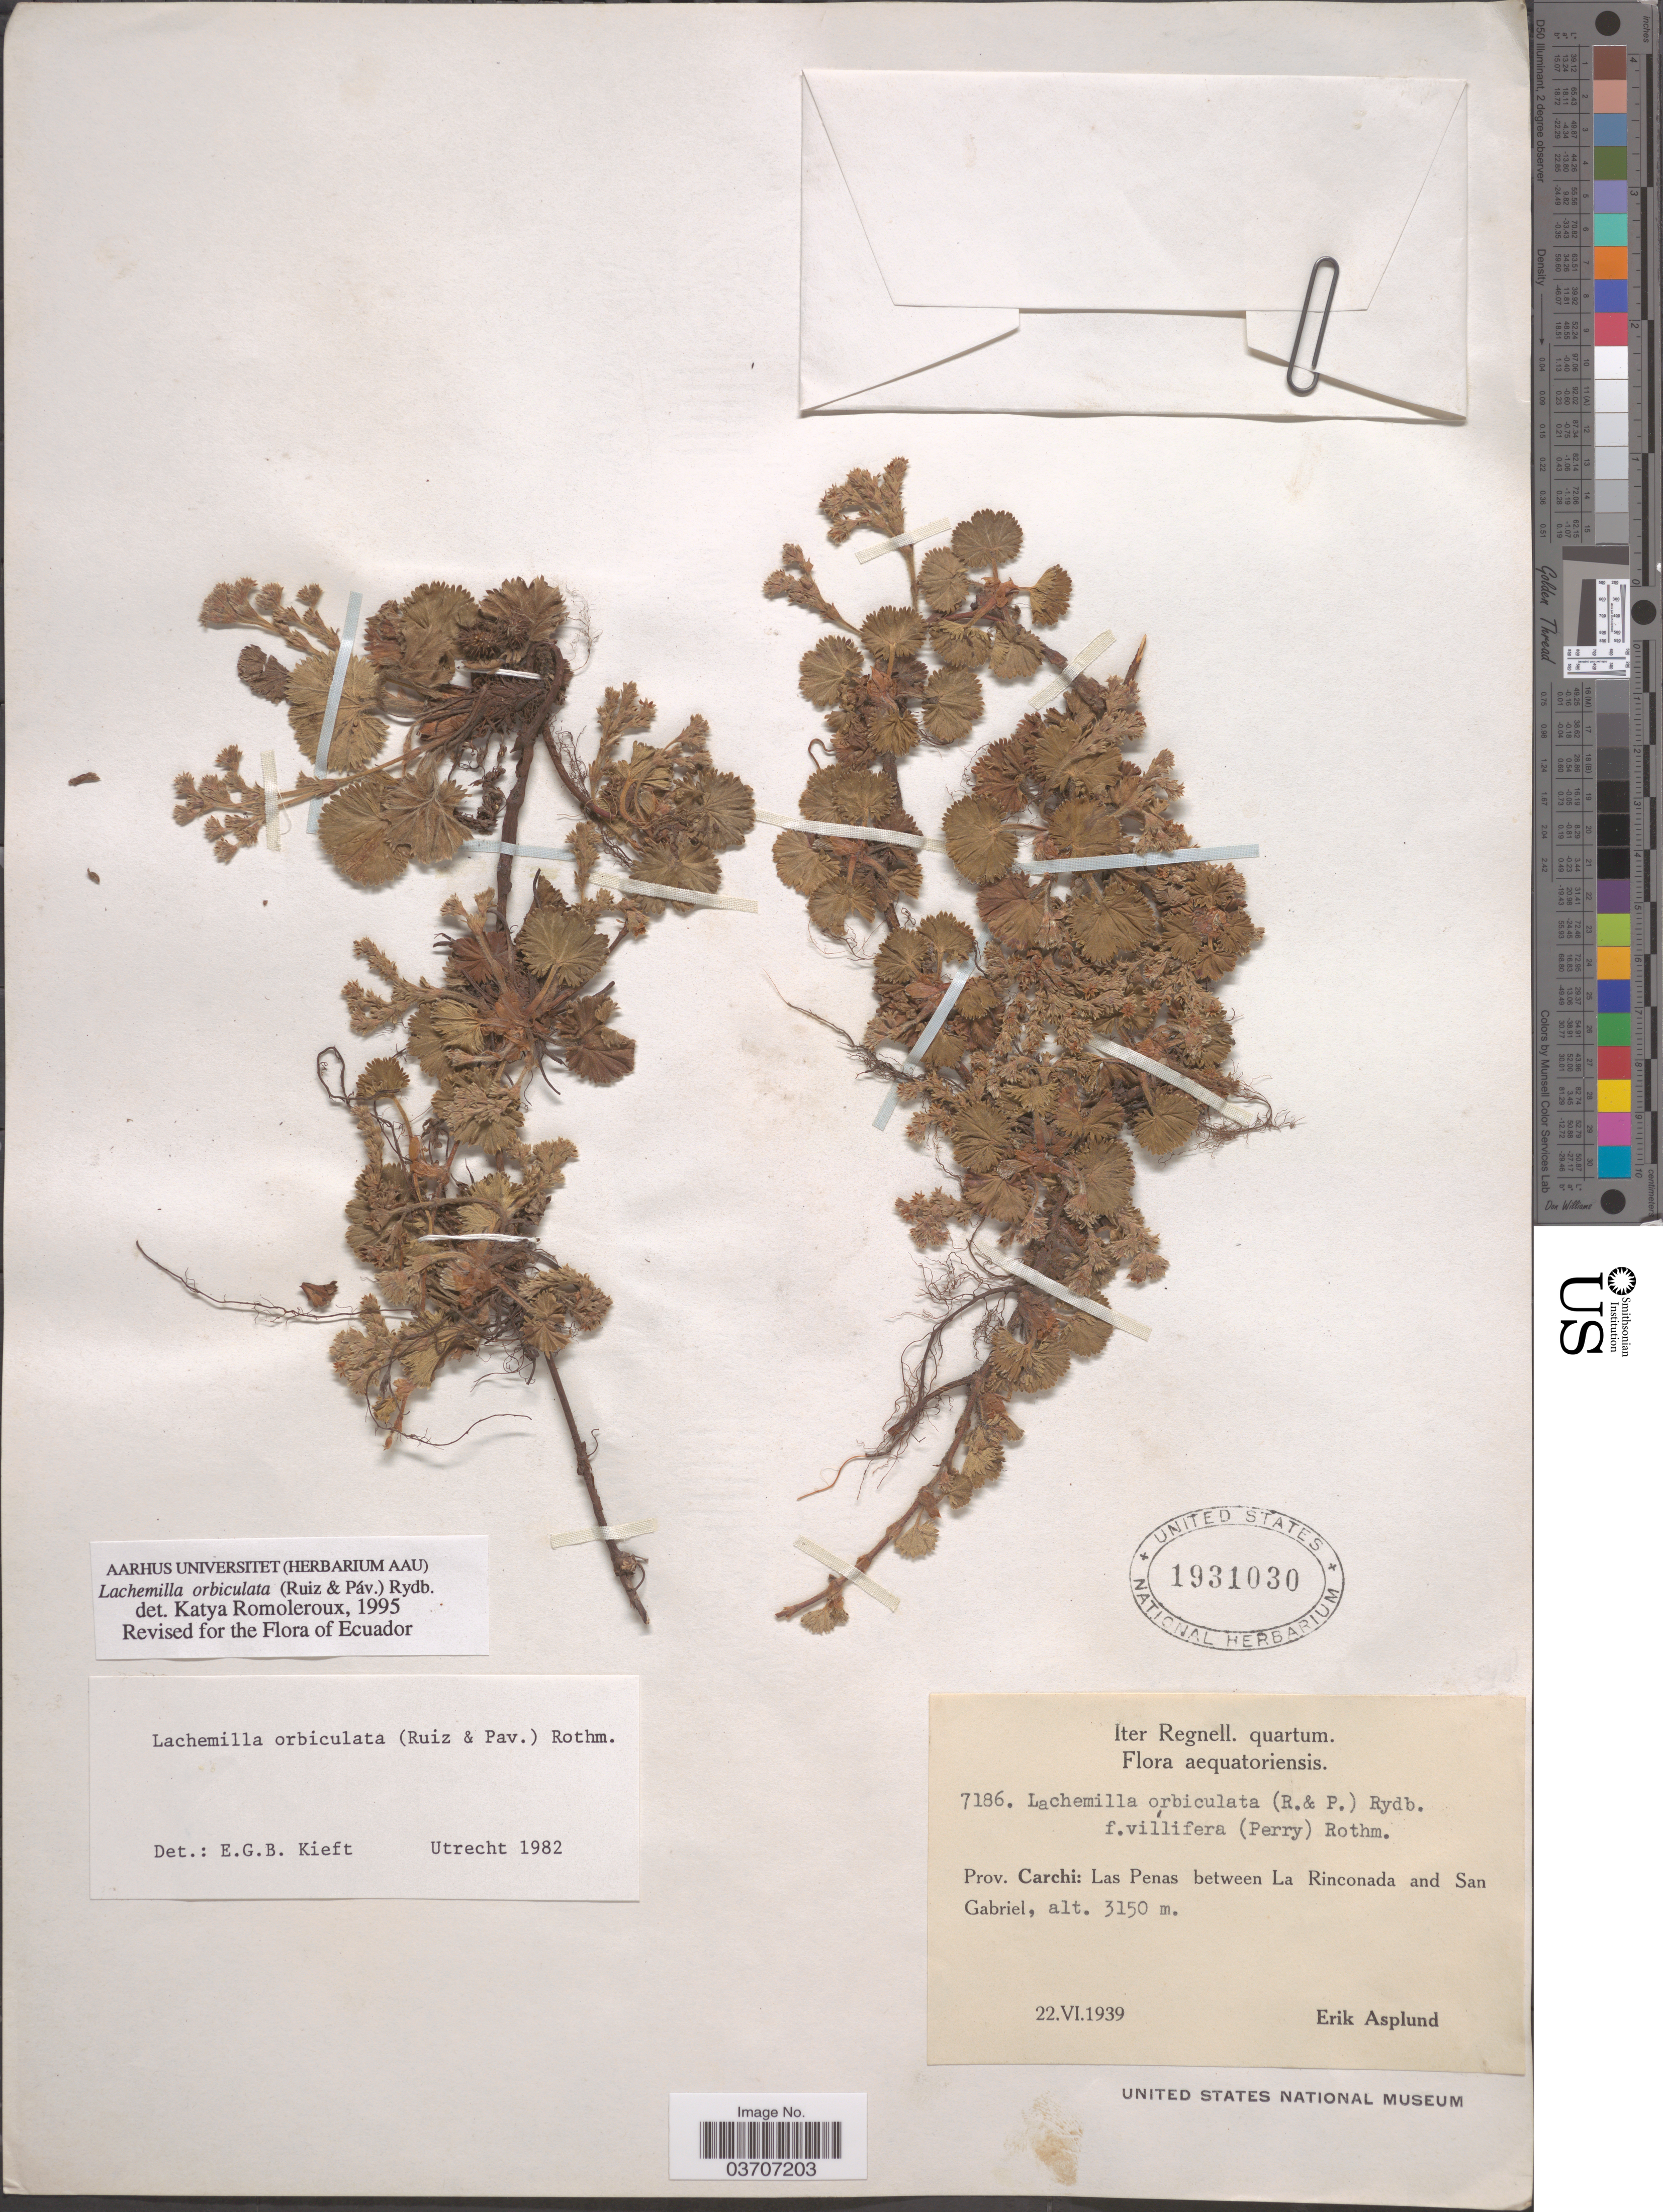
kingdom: Plantae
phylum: Tracheophyta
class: Magnoliopsida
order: Rosales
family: Rosaceae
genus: Lachemilla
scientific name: Lachemilla orbiculata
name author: (Ruiz & Pav.) Rydb.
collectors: E. Asplund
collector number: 7186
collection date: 1939-06-22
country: Ecuador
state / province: Carchi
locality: Las Penas between La Rinconada and San Gabriel.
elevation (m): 3150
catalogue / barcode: US 1931030